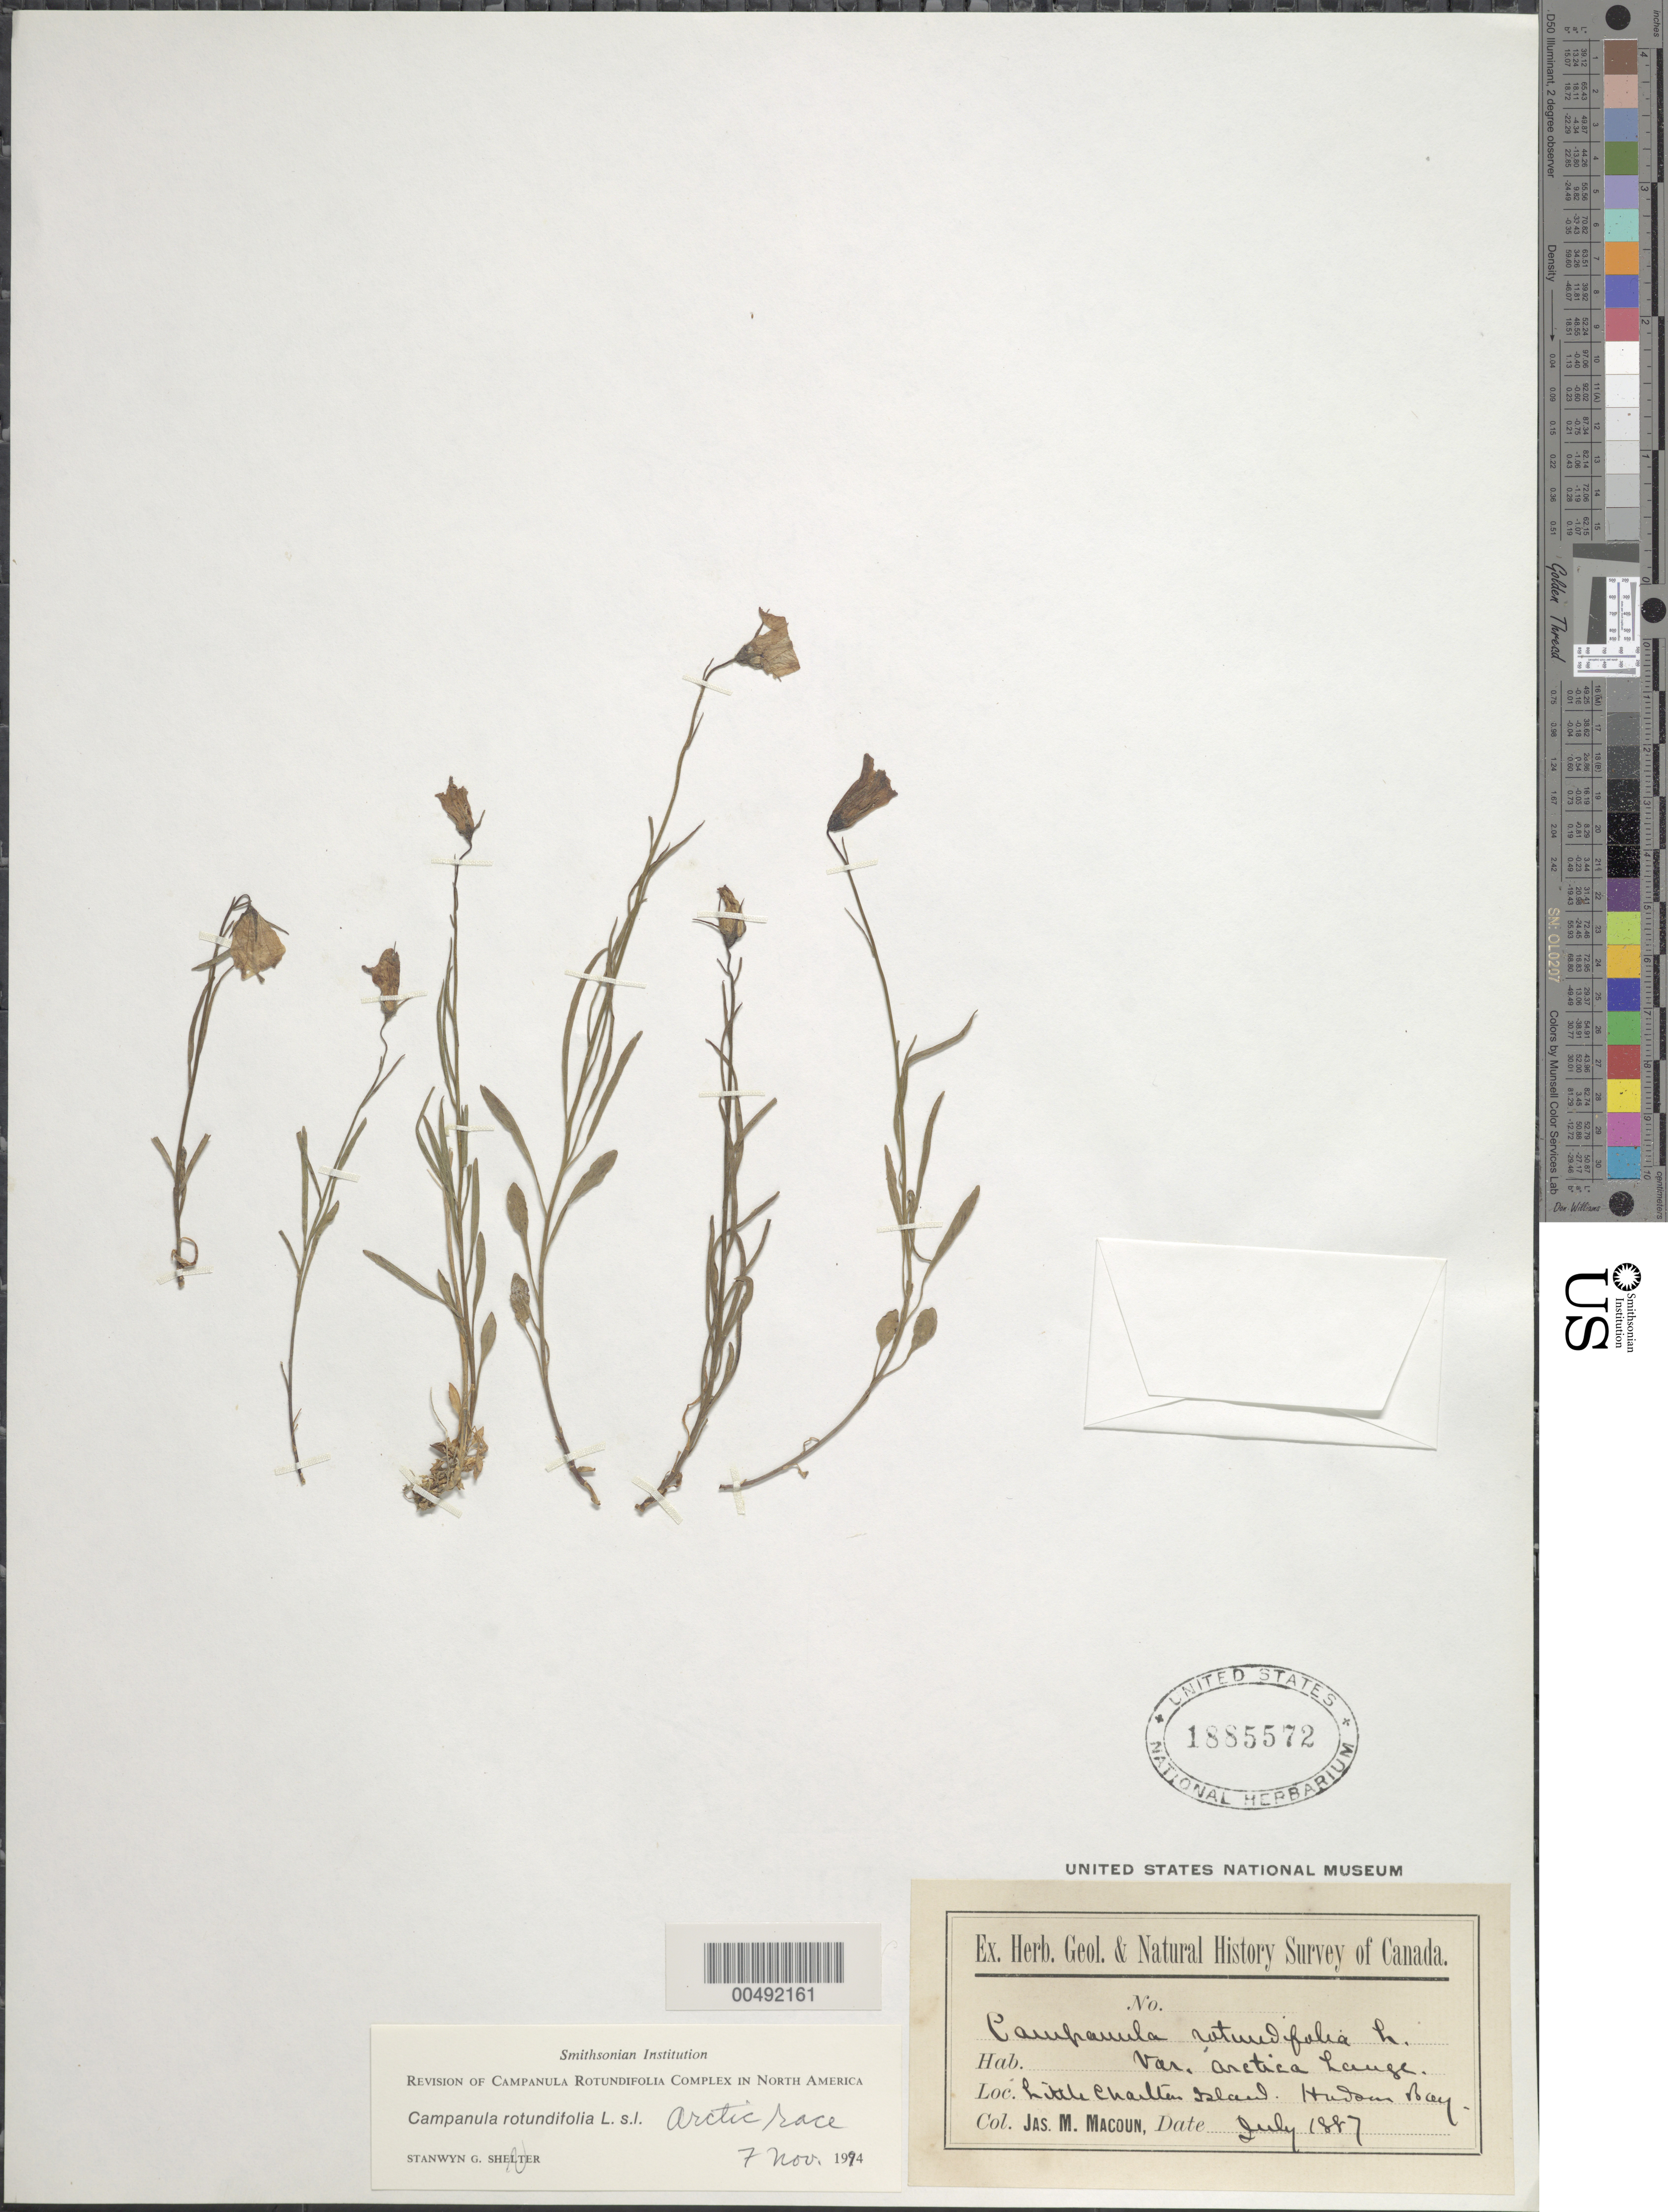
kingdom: Plantae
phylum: Tracheophyta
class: Magnoliopsida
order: Asterales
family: Campanulaceae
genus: Campanula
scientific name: Campanula rotundifolia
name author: L.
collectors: J. M. Macoun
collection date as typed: Jul 1887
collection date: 1887-07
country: Canada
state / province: Nunavut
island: Little Charlton Island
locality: Hudson Bay, Little Charlton Island, James Bay. [Province recorded as Ontario but all or most islands in Hudson and James Bays are in Nunavut.]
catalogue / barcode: US 1885572